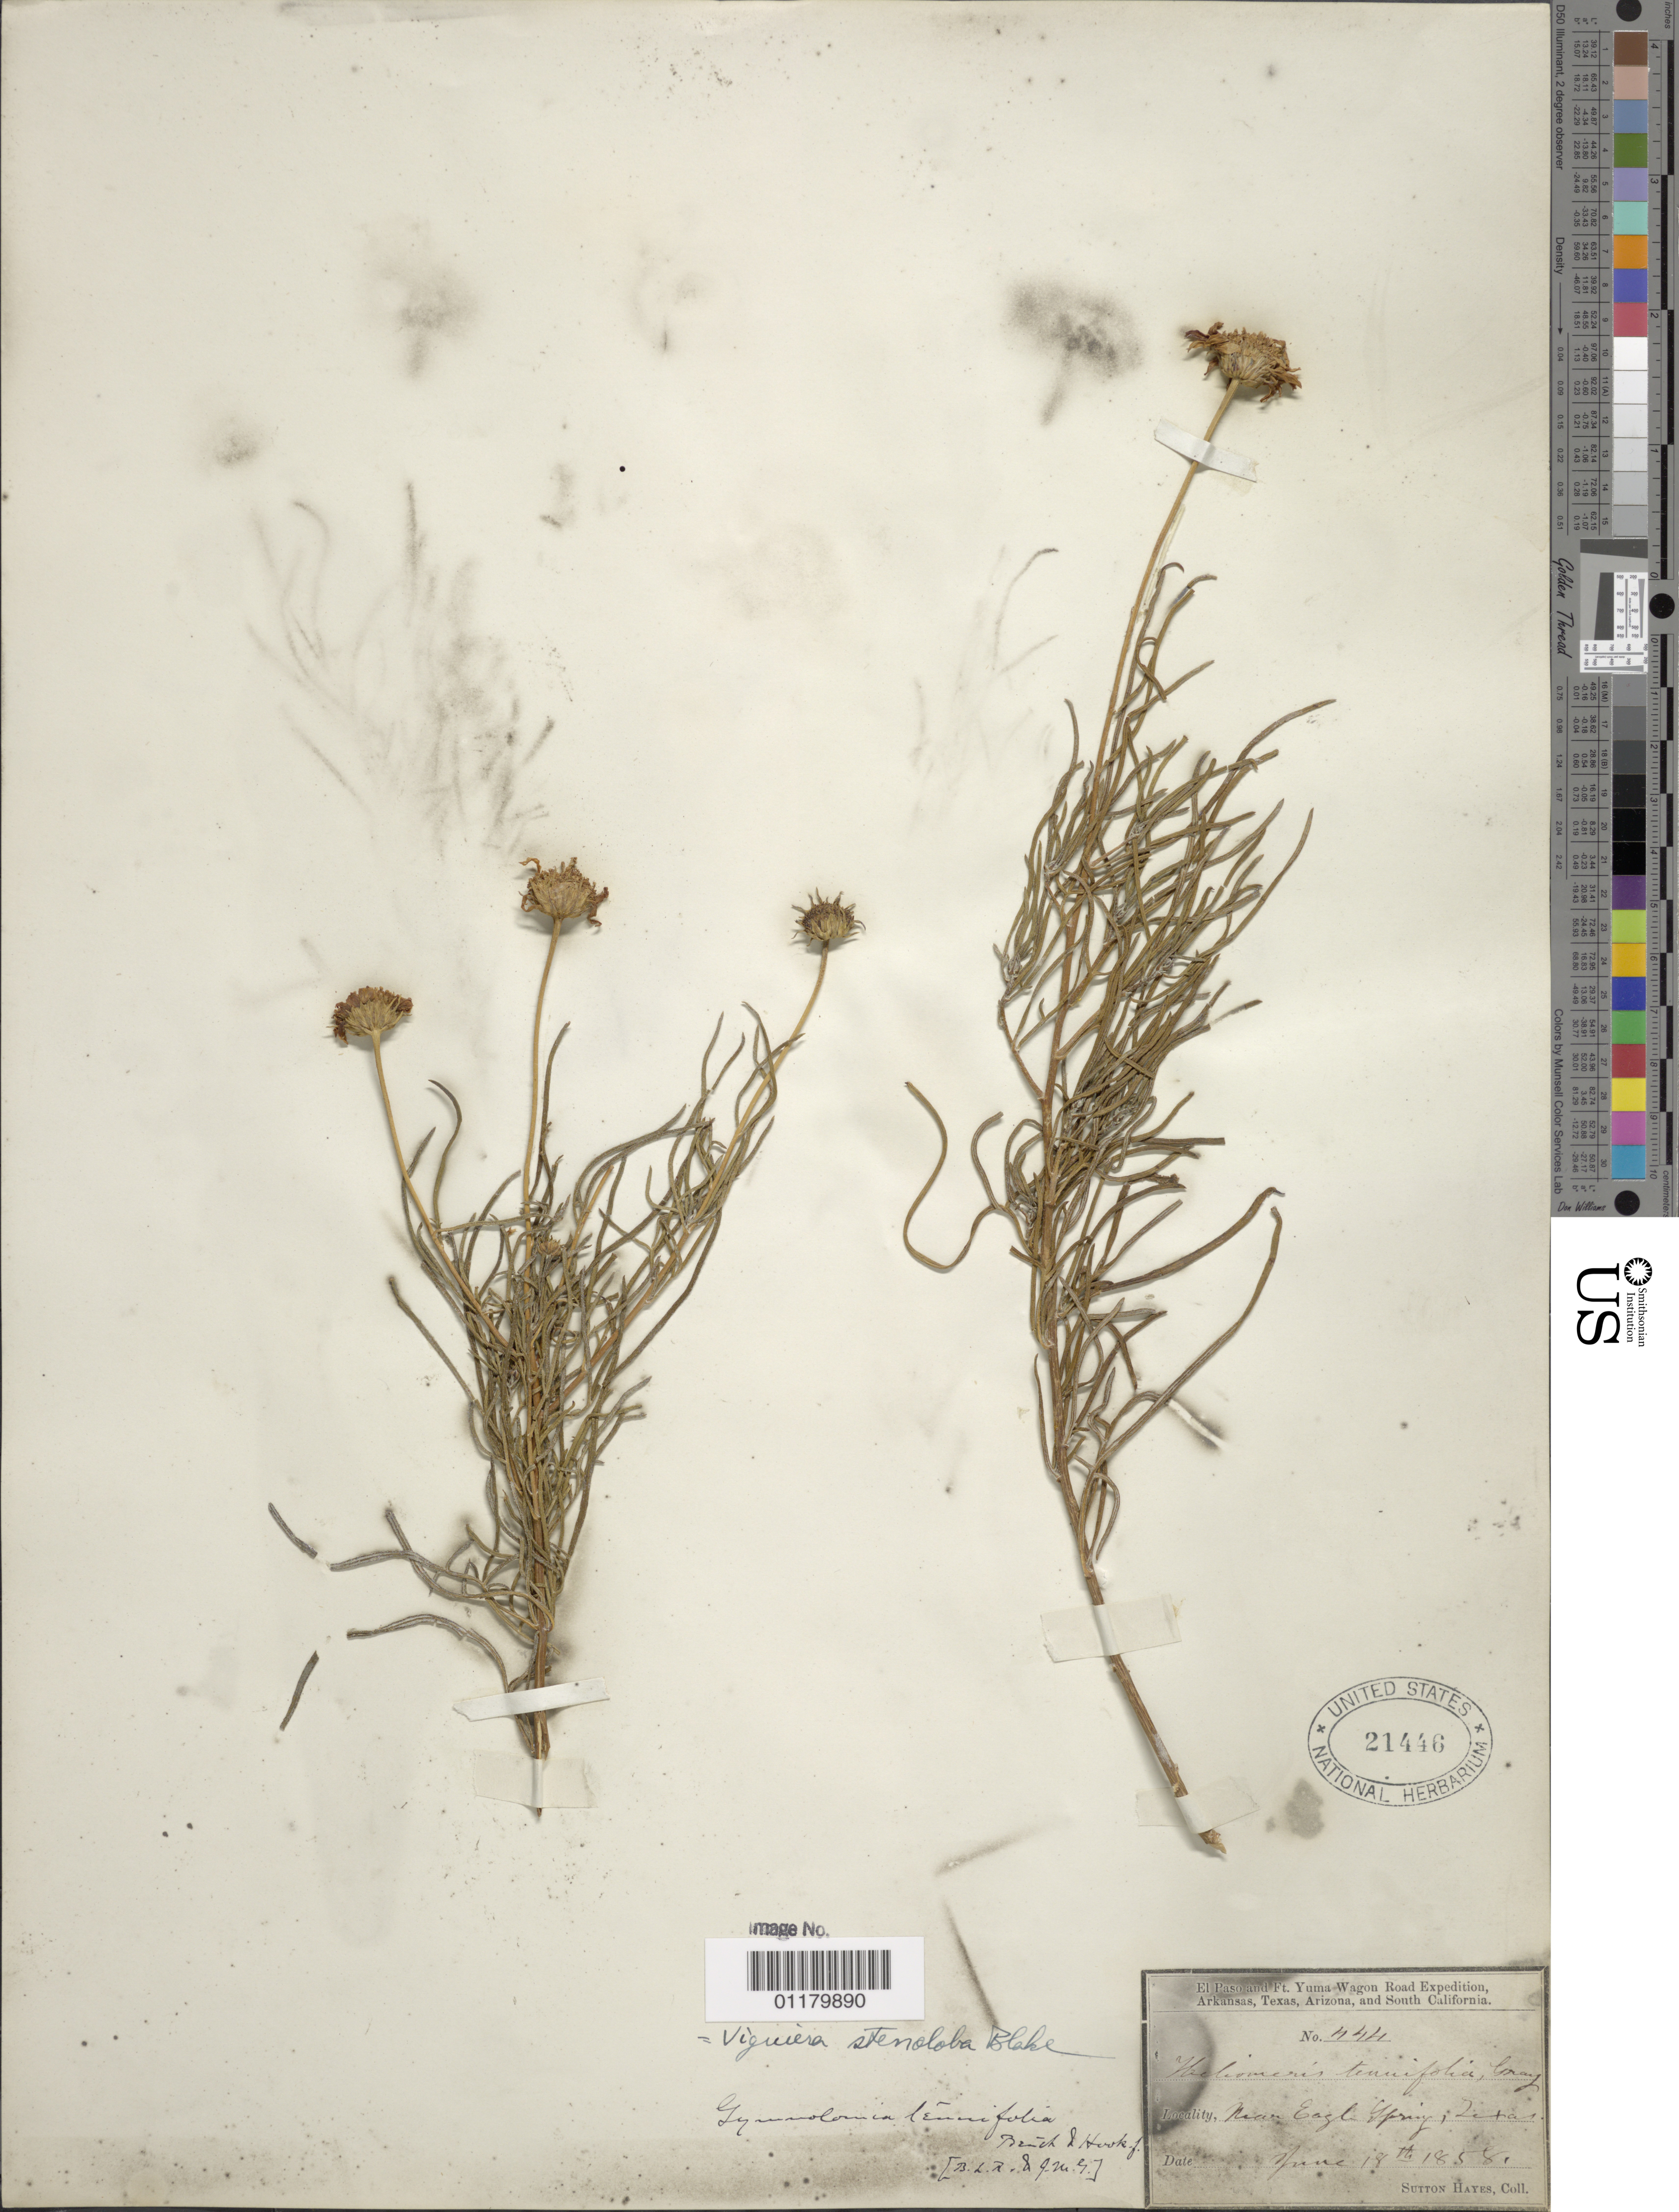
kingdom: Plantae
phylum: Tracheophyta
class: Magnoliopsida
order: Asterales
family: Asteraceae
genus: Viguiera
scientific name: Viguiera stenoloba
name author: S.F. Blake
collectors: S. Hayes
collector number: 444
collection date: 1858-06-18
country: United States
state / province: Texas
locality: near Eagle Spring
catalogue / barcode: US 21446